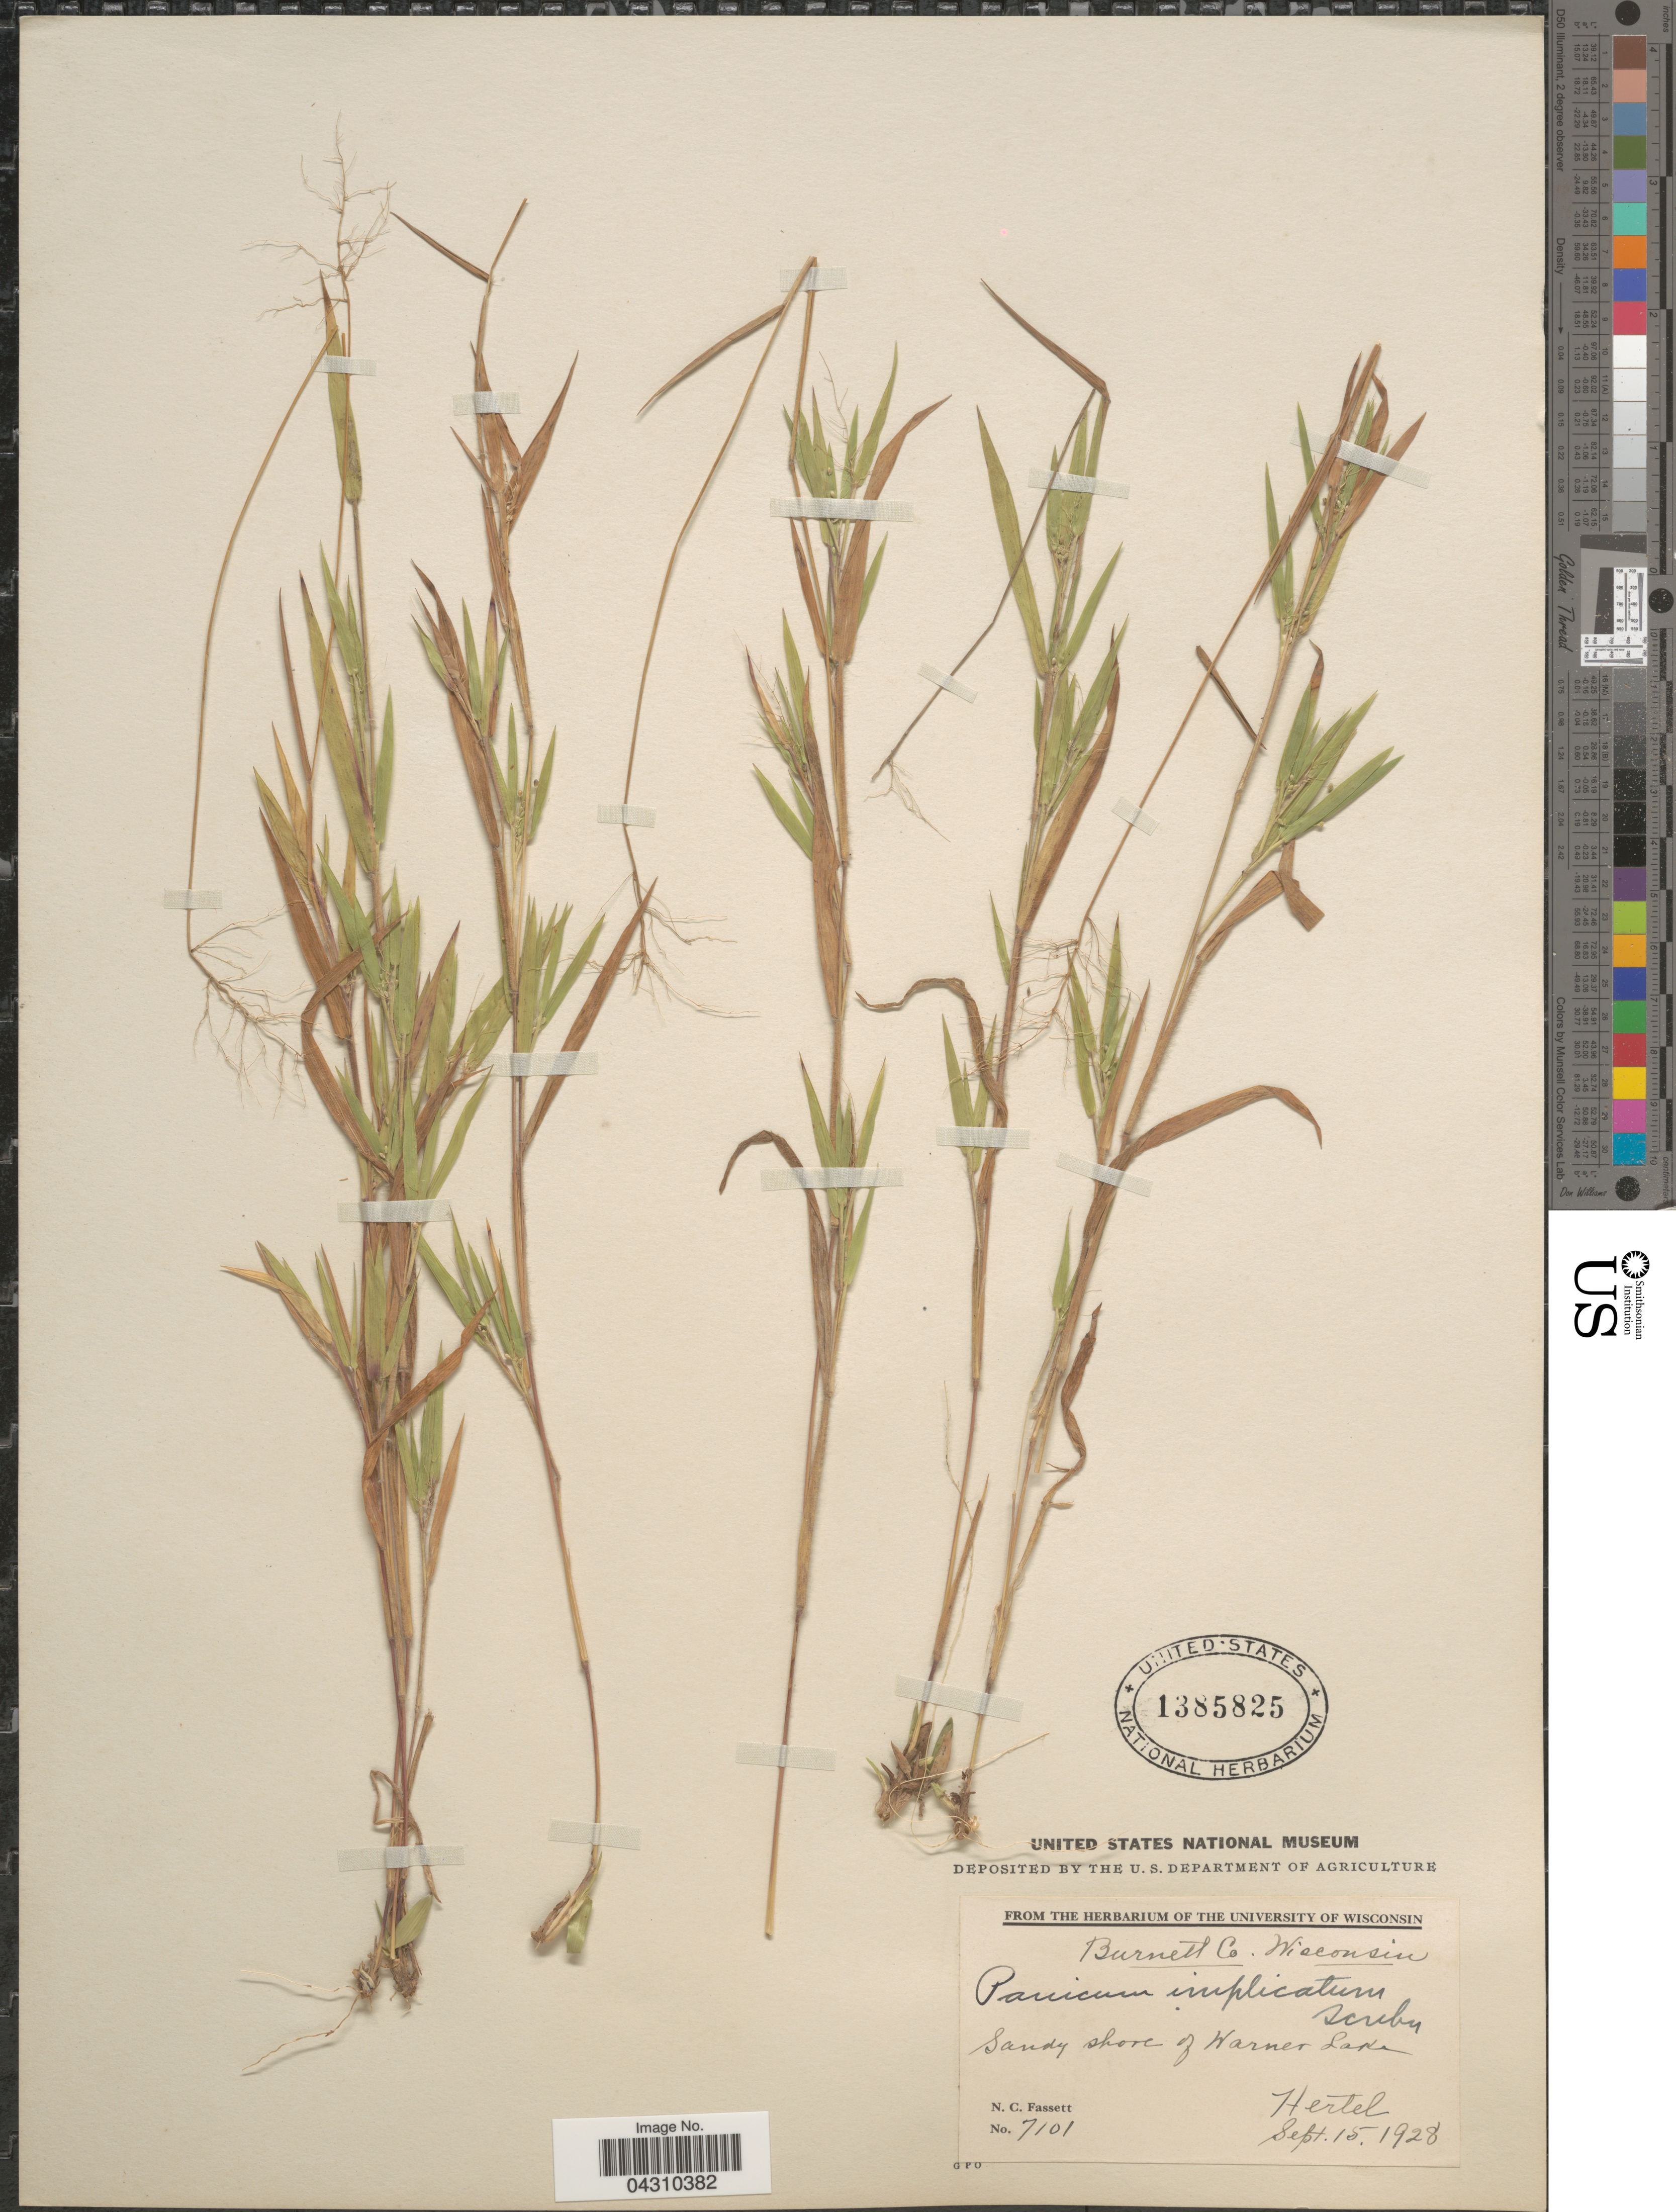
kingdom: Plantae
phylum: Tracheophyta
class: Liliopsida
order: Poales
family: Poaceae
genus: Dichanthelium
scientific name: Dichanthelium acuminatum var. acuminatum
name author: (Sw.) Gould & C.A. Clark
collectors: N. C. Fassett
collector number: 7101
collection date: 1928-09-15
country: United States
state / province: Wisconsin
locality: Burnett Co. Sandy shore of Warner Lake. Hertel.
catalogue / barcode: US 1385825